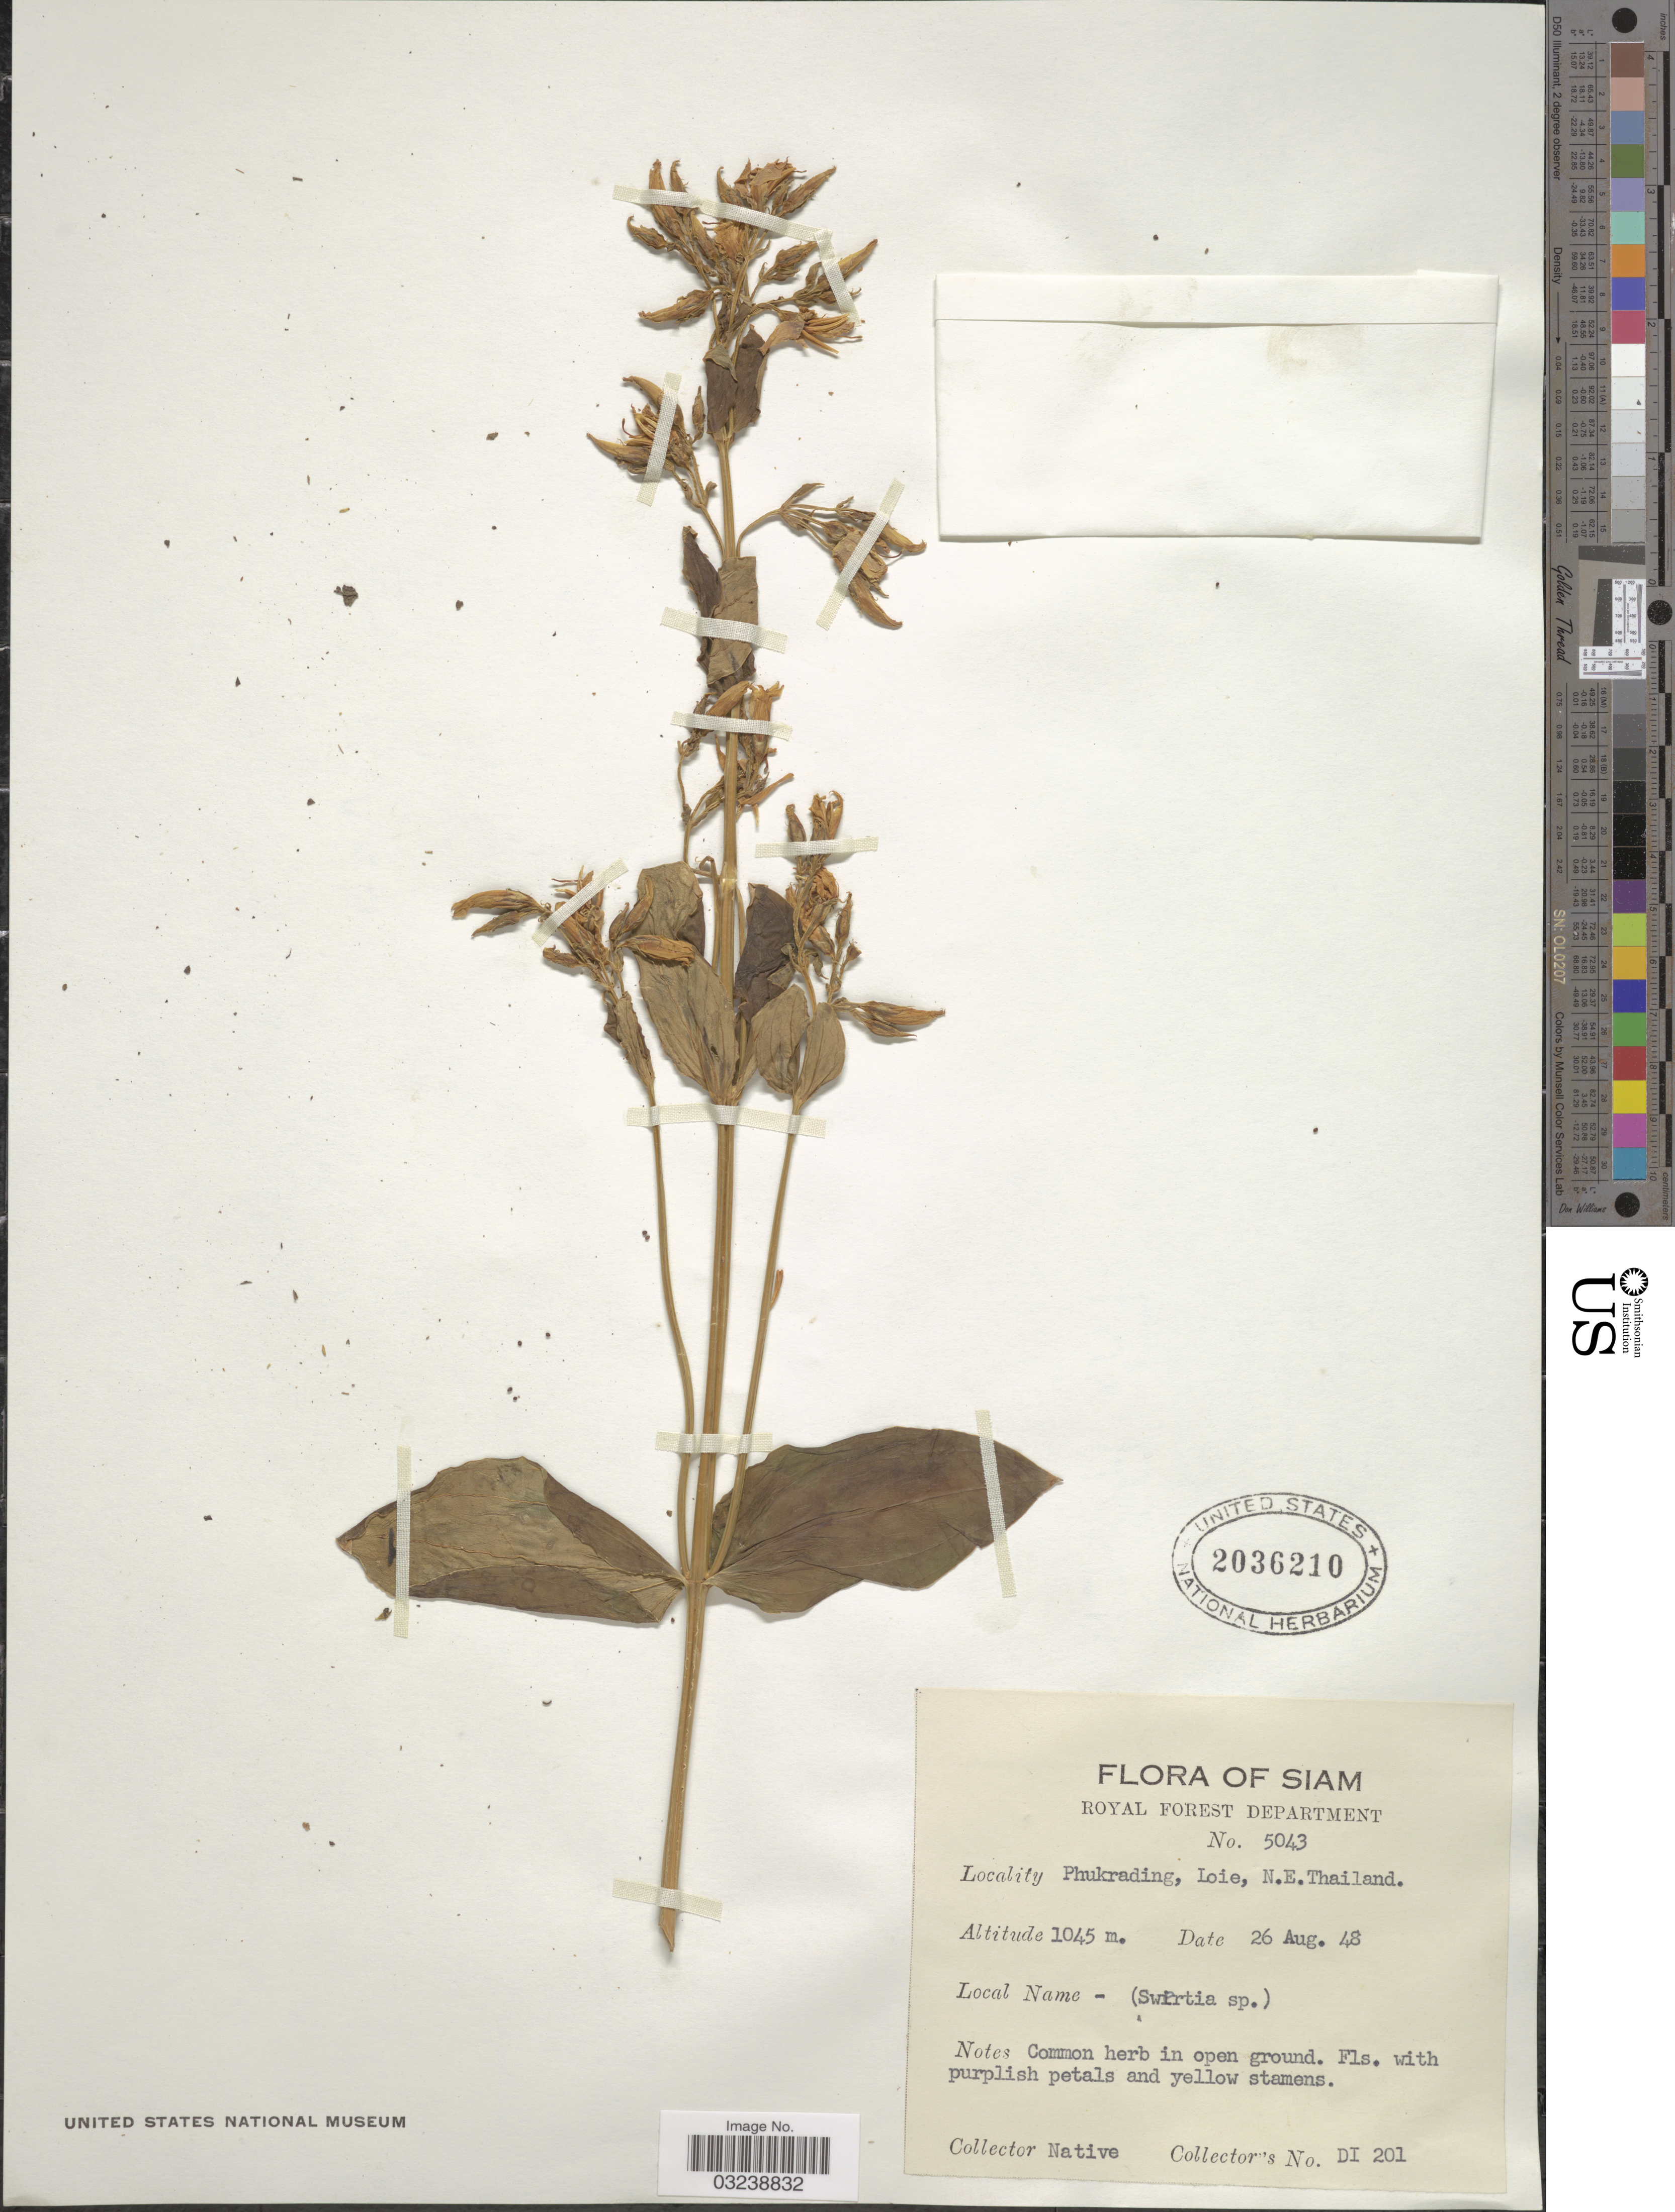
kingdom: Plantae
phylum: Tracheophyta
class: Magnoliopsida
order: Gentianales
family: Gentianaceae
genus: Swertia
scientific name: Swertia sp.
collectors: Native collectors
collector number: DI201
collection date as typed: Transcribed d/m/y: 26/8/48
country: Thailand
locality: Siam. Phukrading, Loie, N.E. Thailand.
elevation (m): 1045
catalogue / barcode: US 2036210